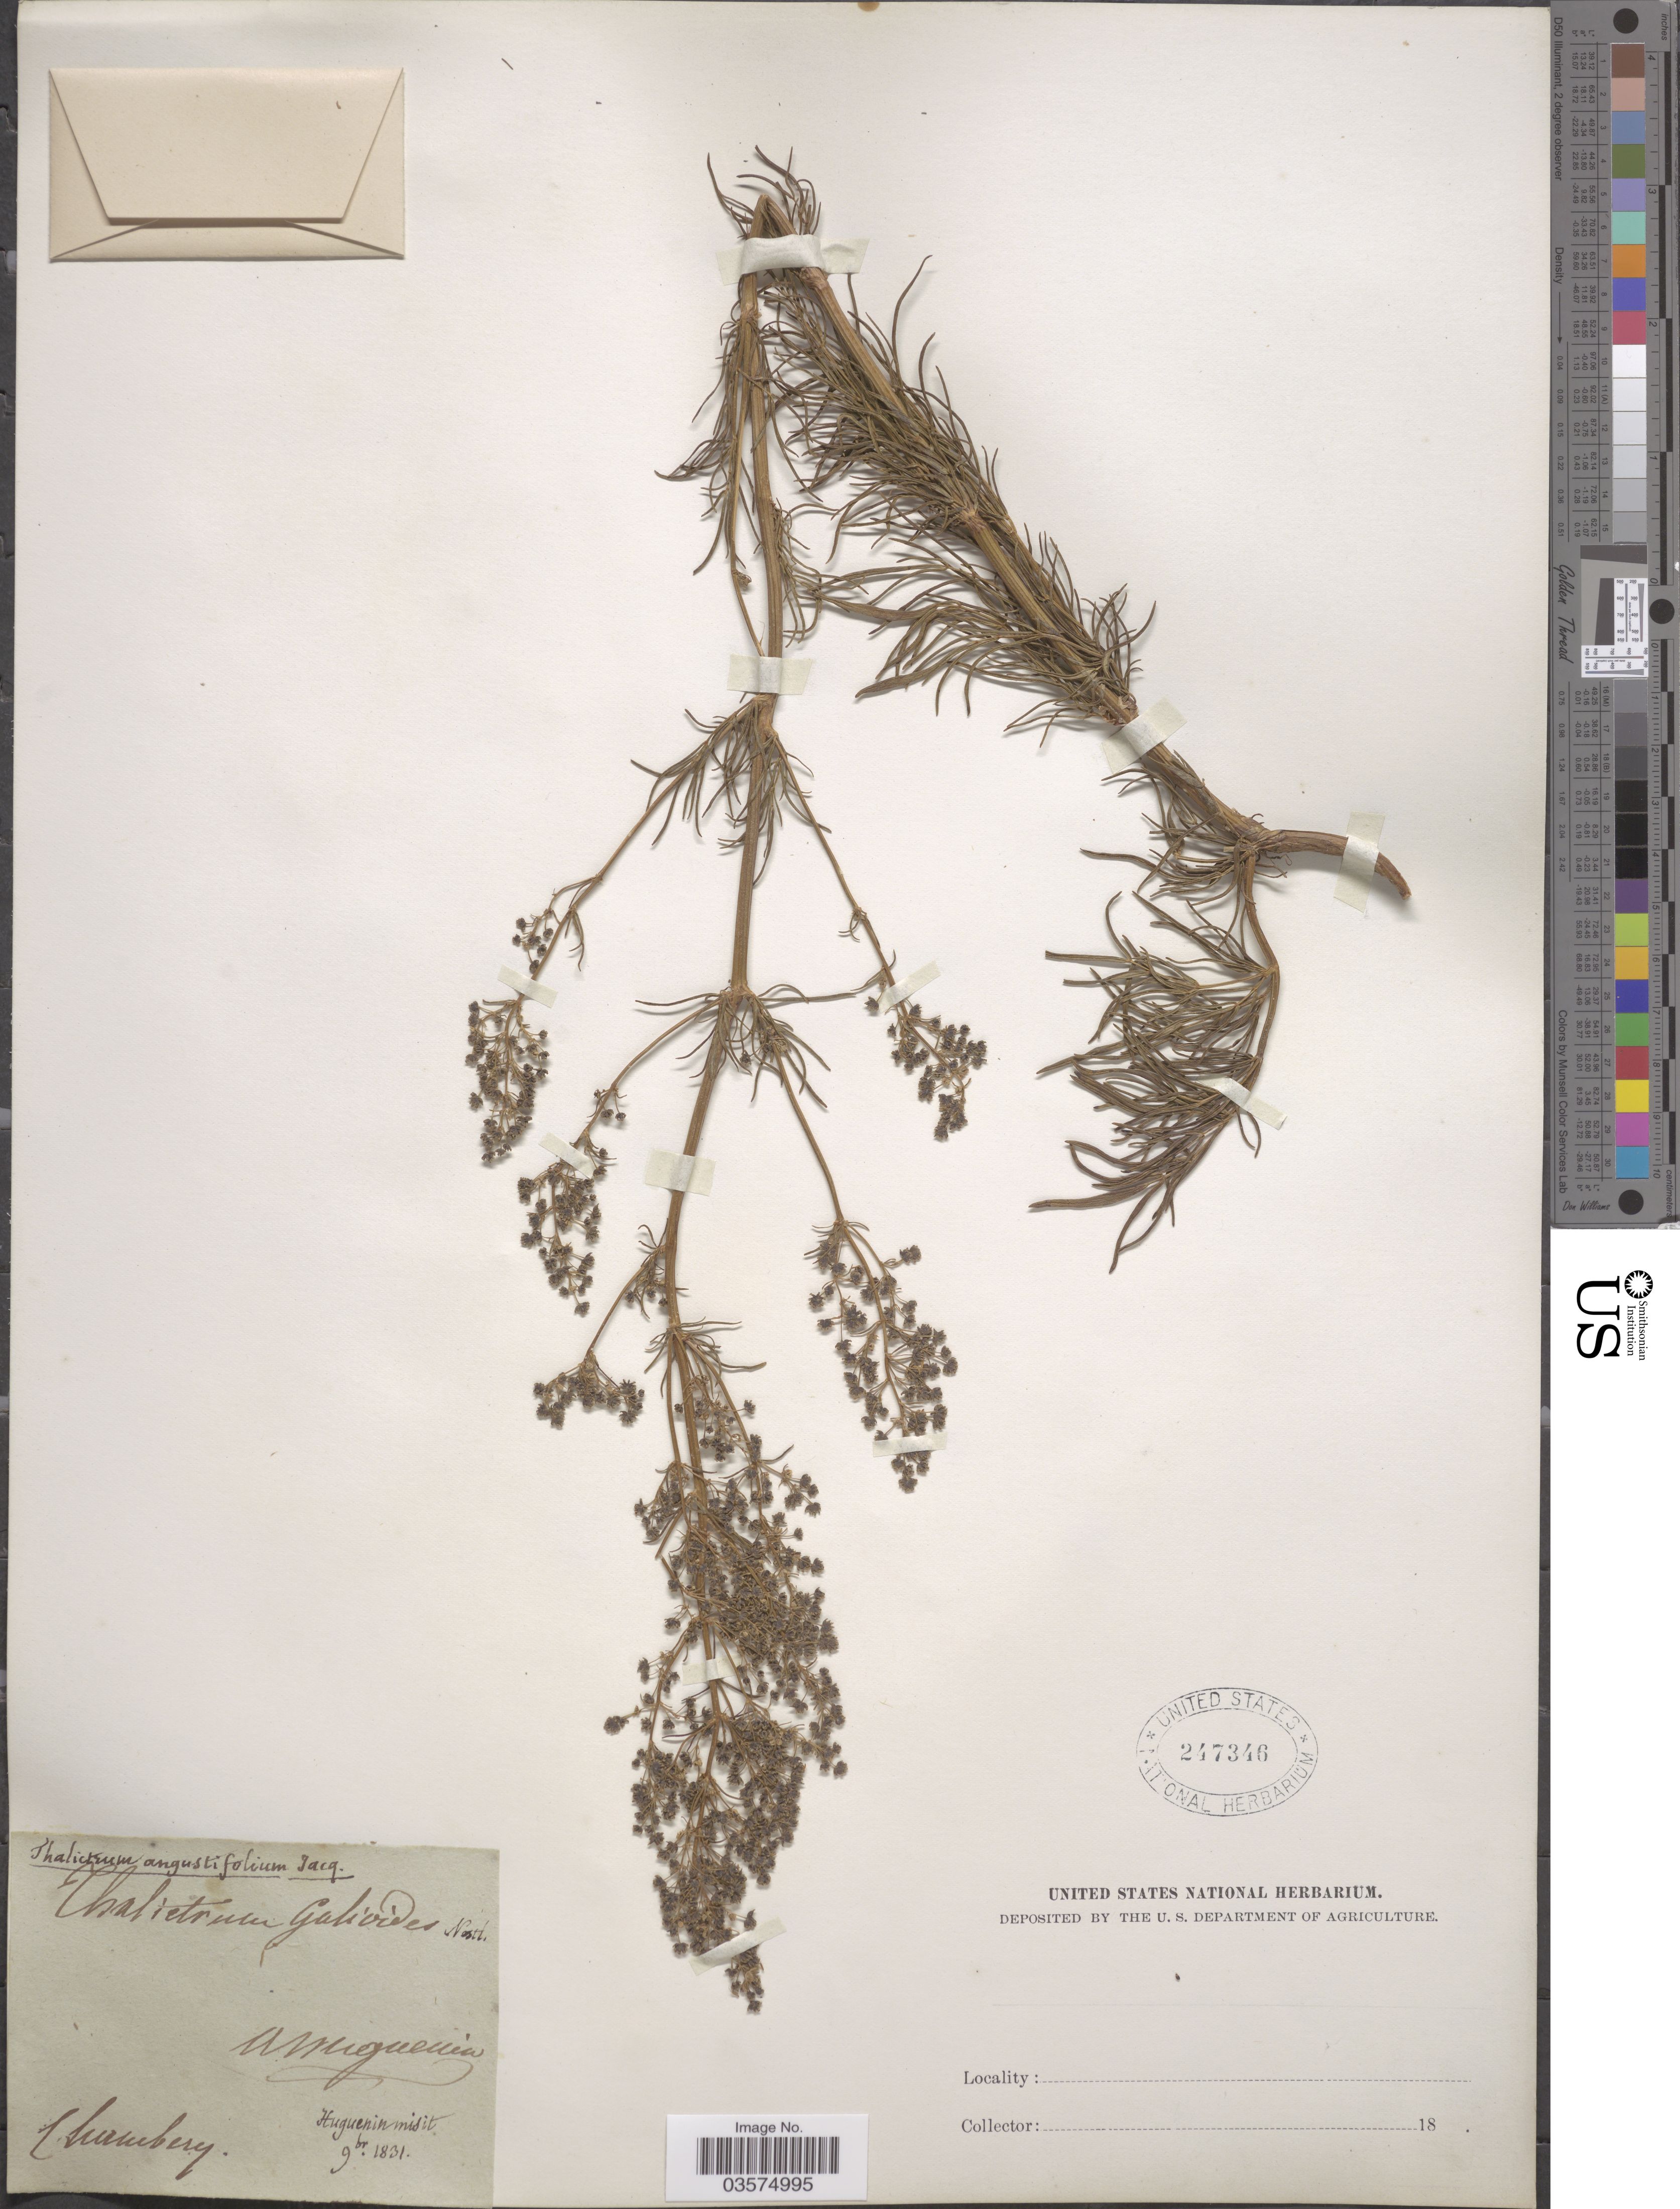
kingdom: Plantae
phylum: Tracheophyta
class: Magnoliopsida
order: Ranunculales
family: Ranunculaceae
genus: Thalictrum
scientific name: Thalictrum angustifolium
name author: L.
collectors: -. Hugenin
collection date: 1831-11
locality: Thumberg.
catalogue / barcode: US 247346